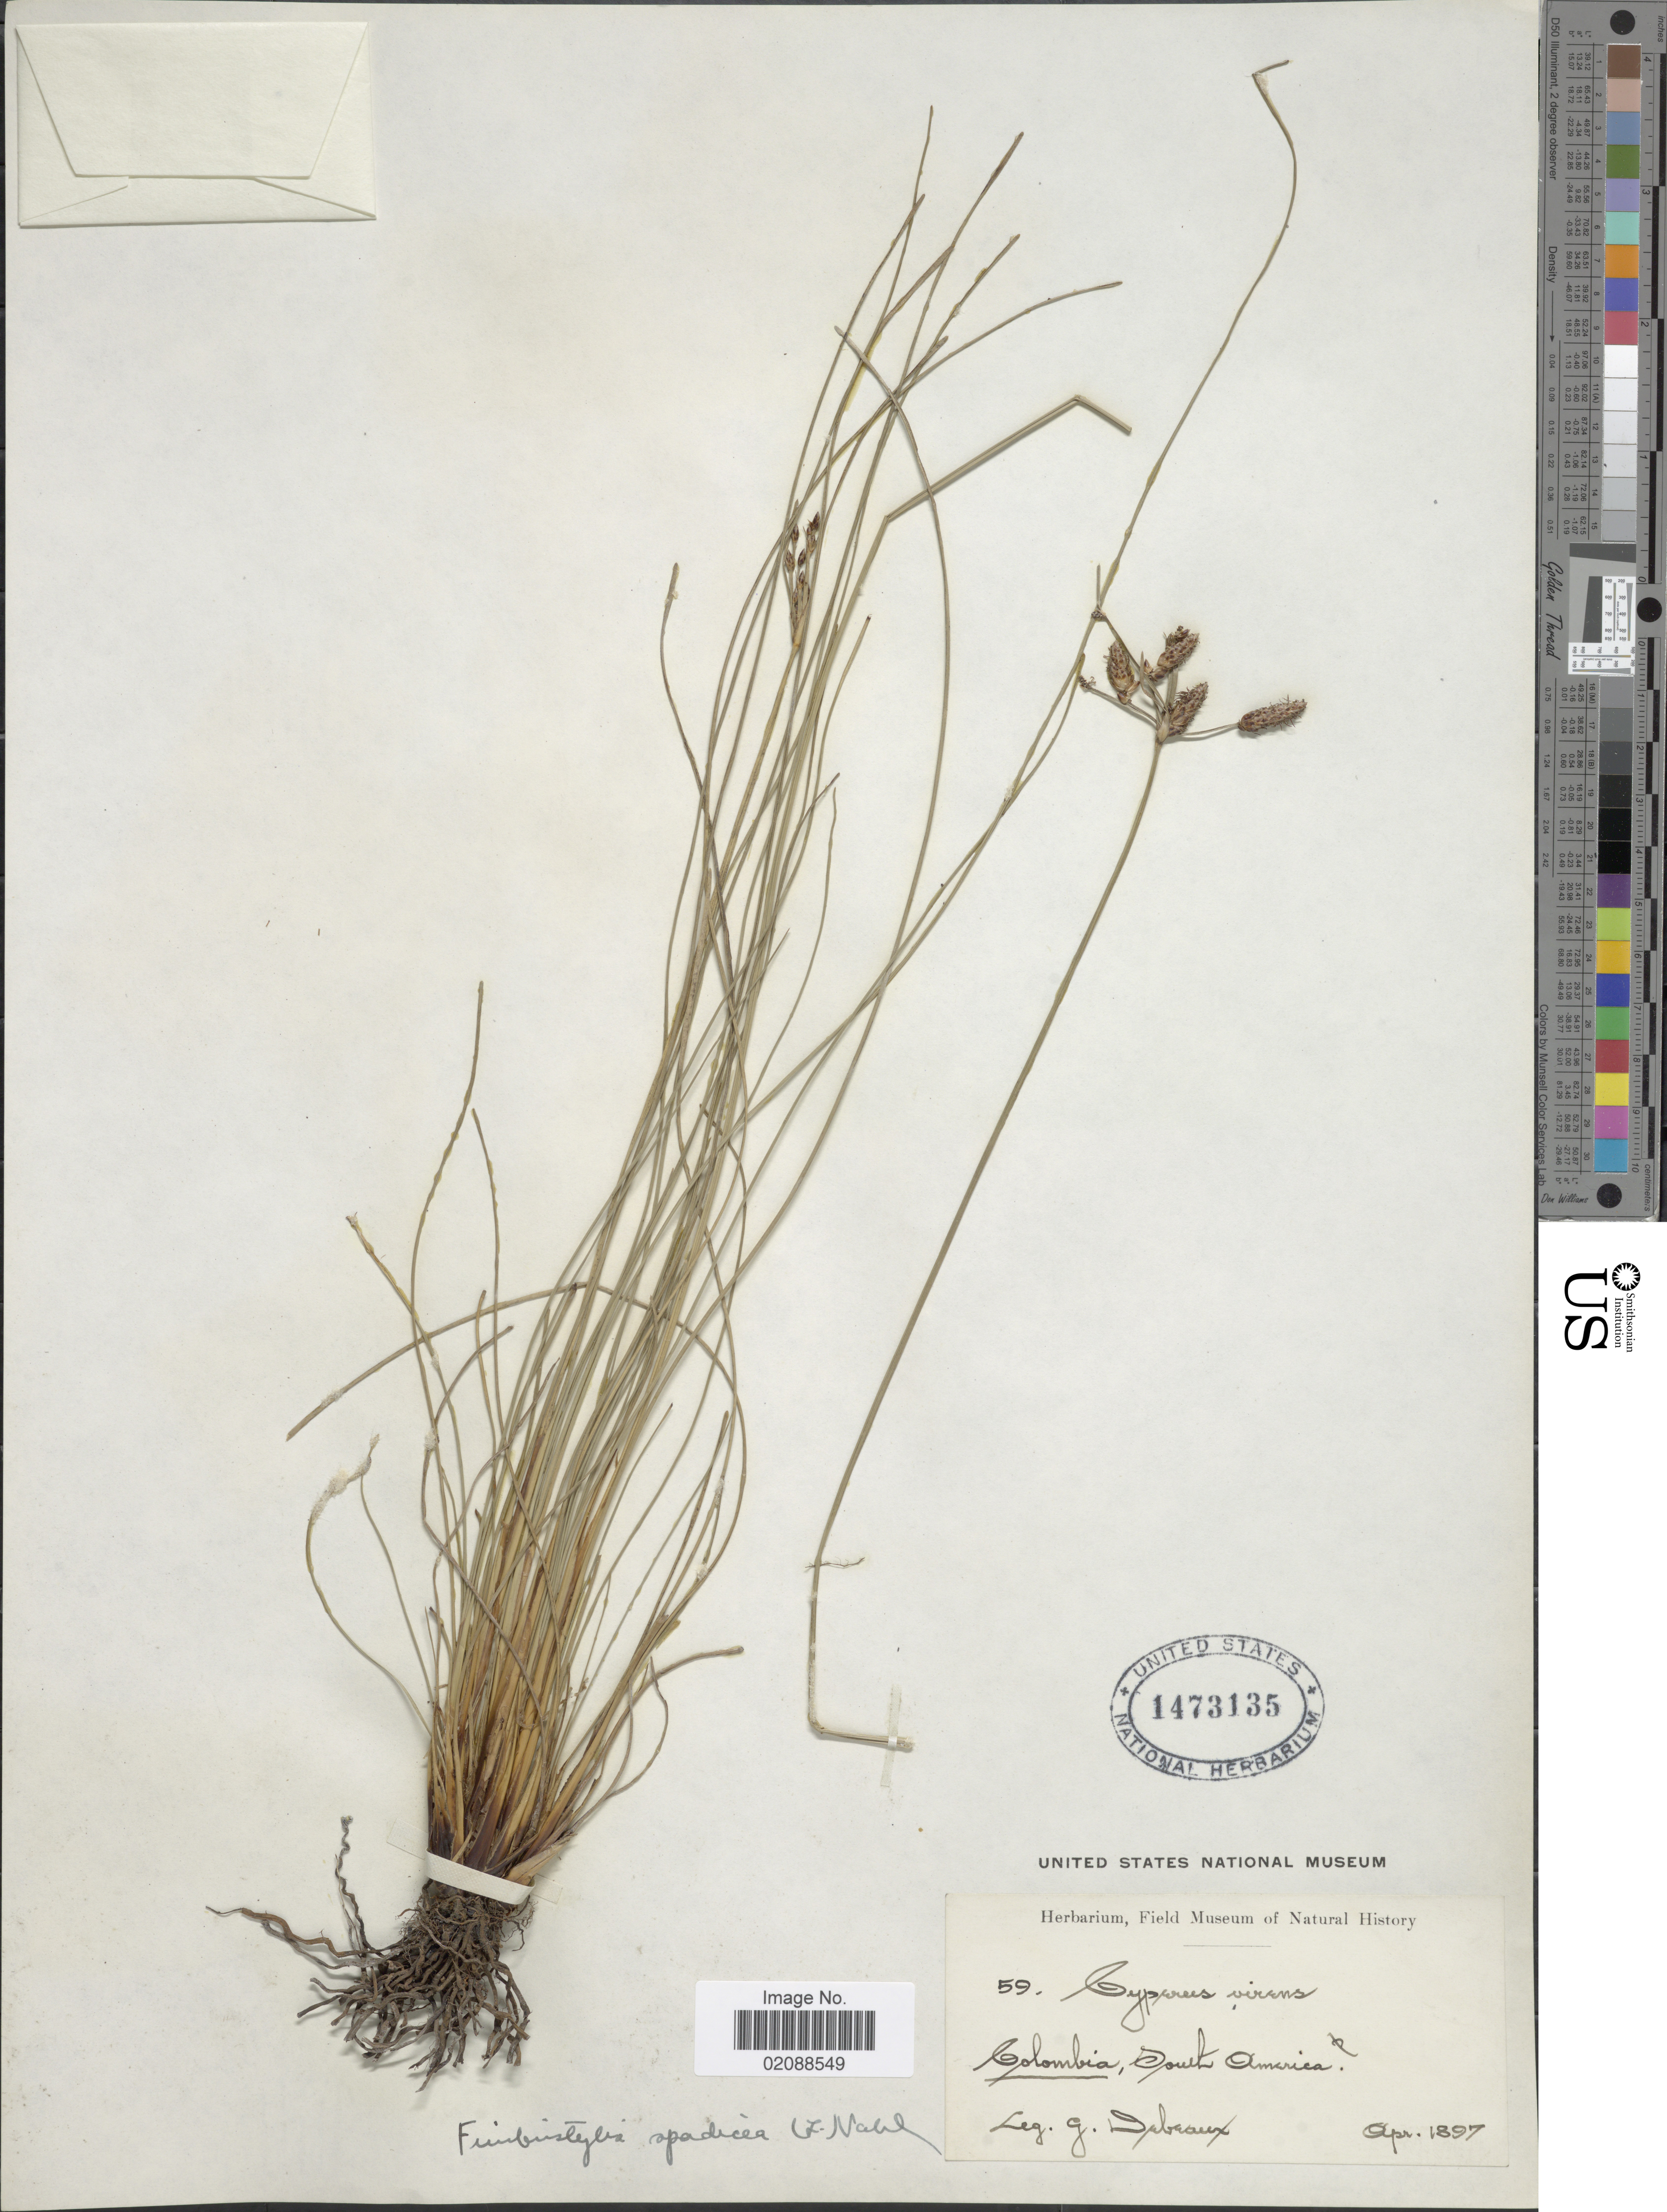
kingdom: Plantae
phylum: Tracheophyta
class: Liliopsida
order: Poales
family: Cyperaceae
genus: Fimbristylis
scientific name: Fimbristylis spadicea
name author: (L.) Vahl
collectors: G. Debeaux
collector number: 59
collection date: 1897-04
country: Colombia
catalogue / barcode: US 1473135